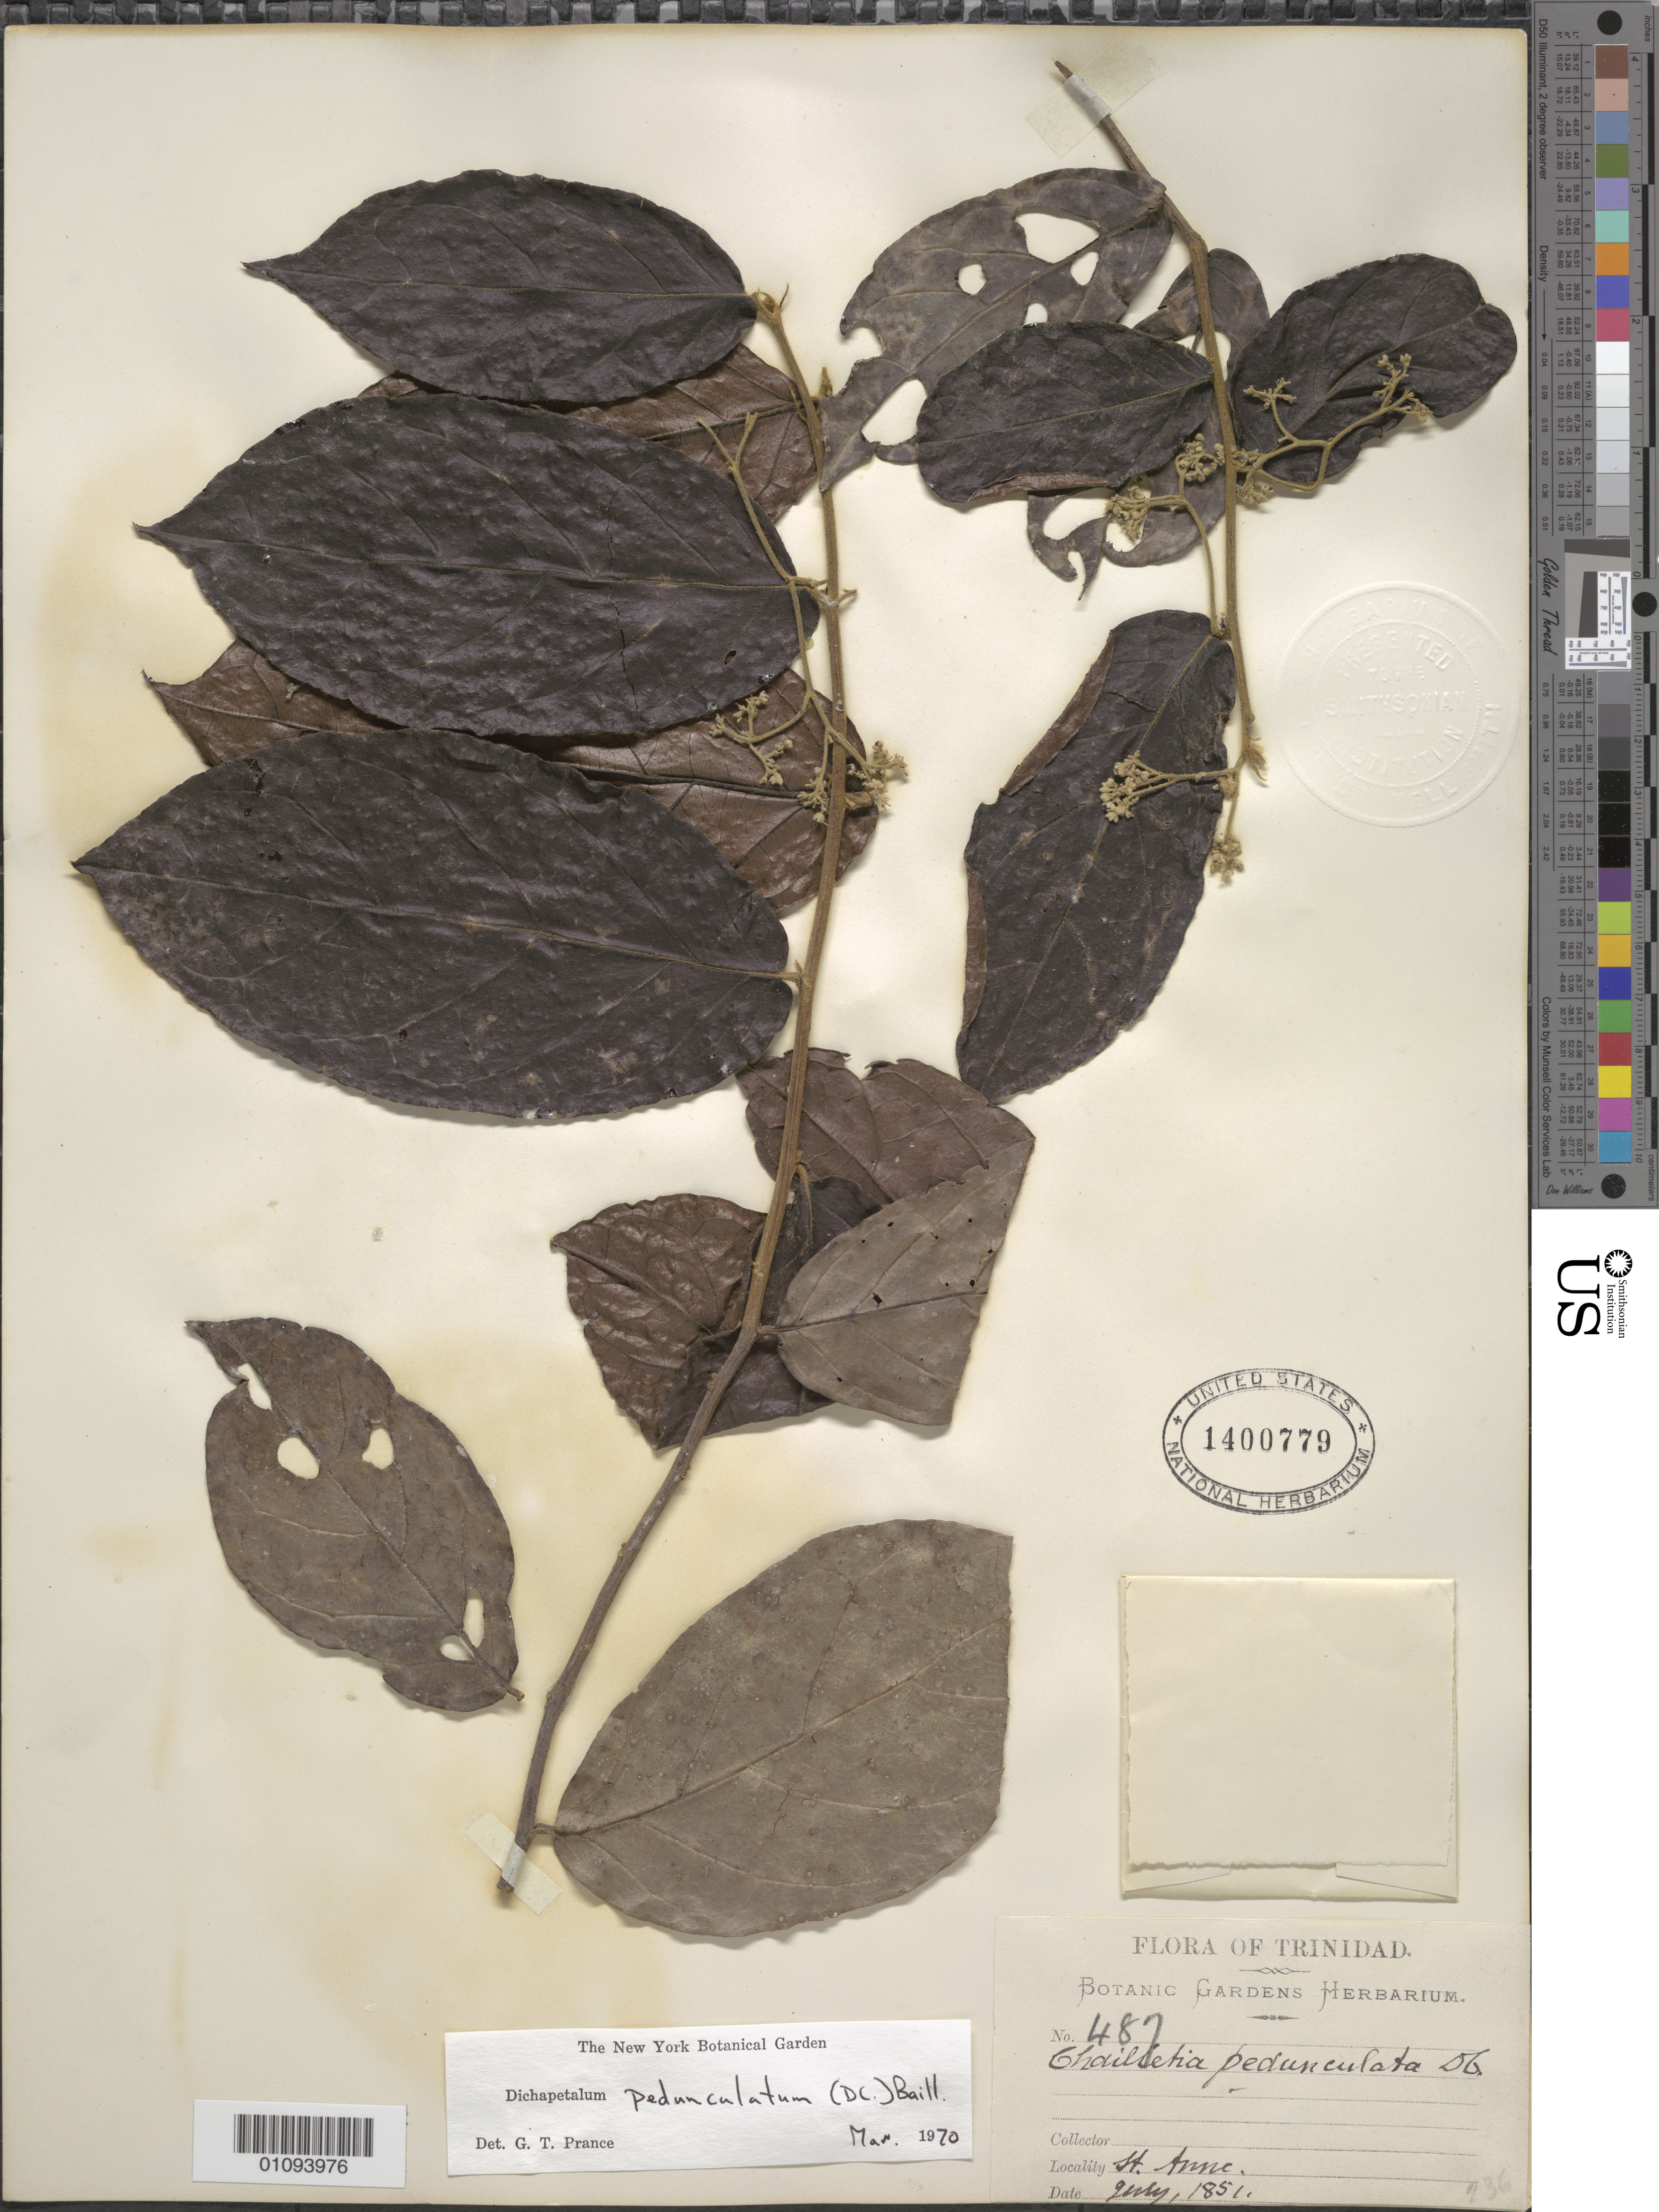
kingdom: Plantae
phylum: Tracheophyta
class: Magnoliopsida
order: Malpighiales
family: Dichapetalaceae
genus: Dichapetalum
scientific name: Dichapetalum pedunculatum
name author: (DC.) Baill.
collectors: Botanic Gardens Herbarium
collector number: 487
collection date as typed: Jul 1851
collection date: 1851-07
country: Trinidad and Tobago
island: Trinidad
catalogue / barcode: US 1400779